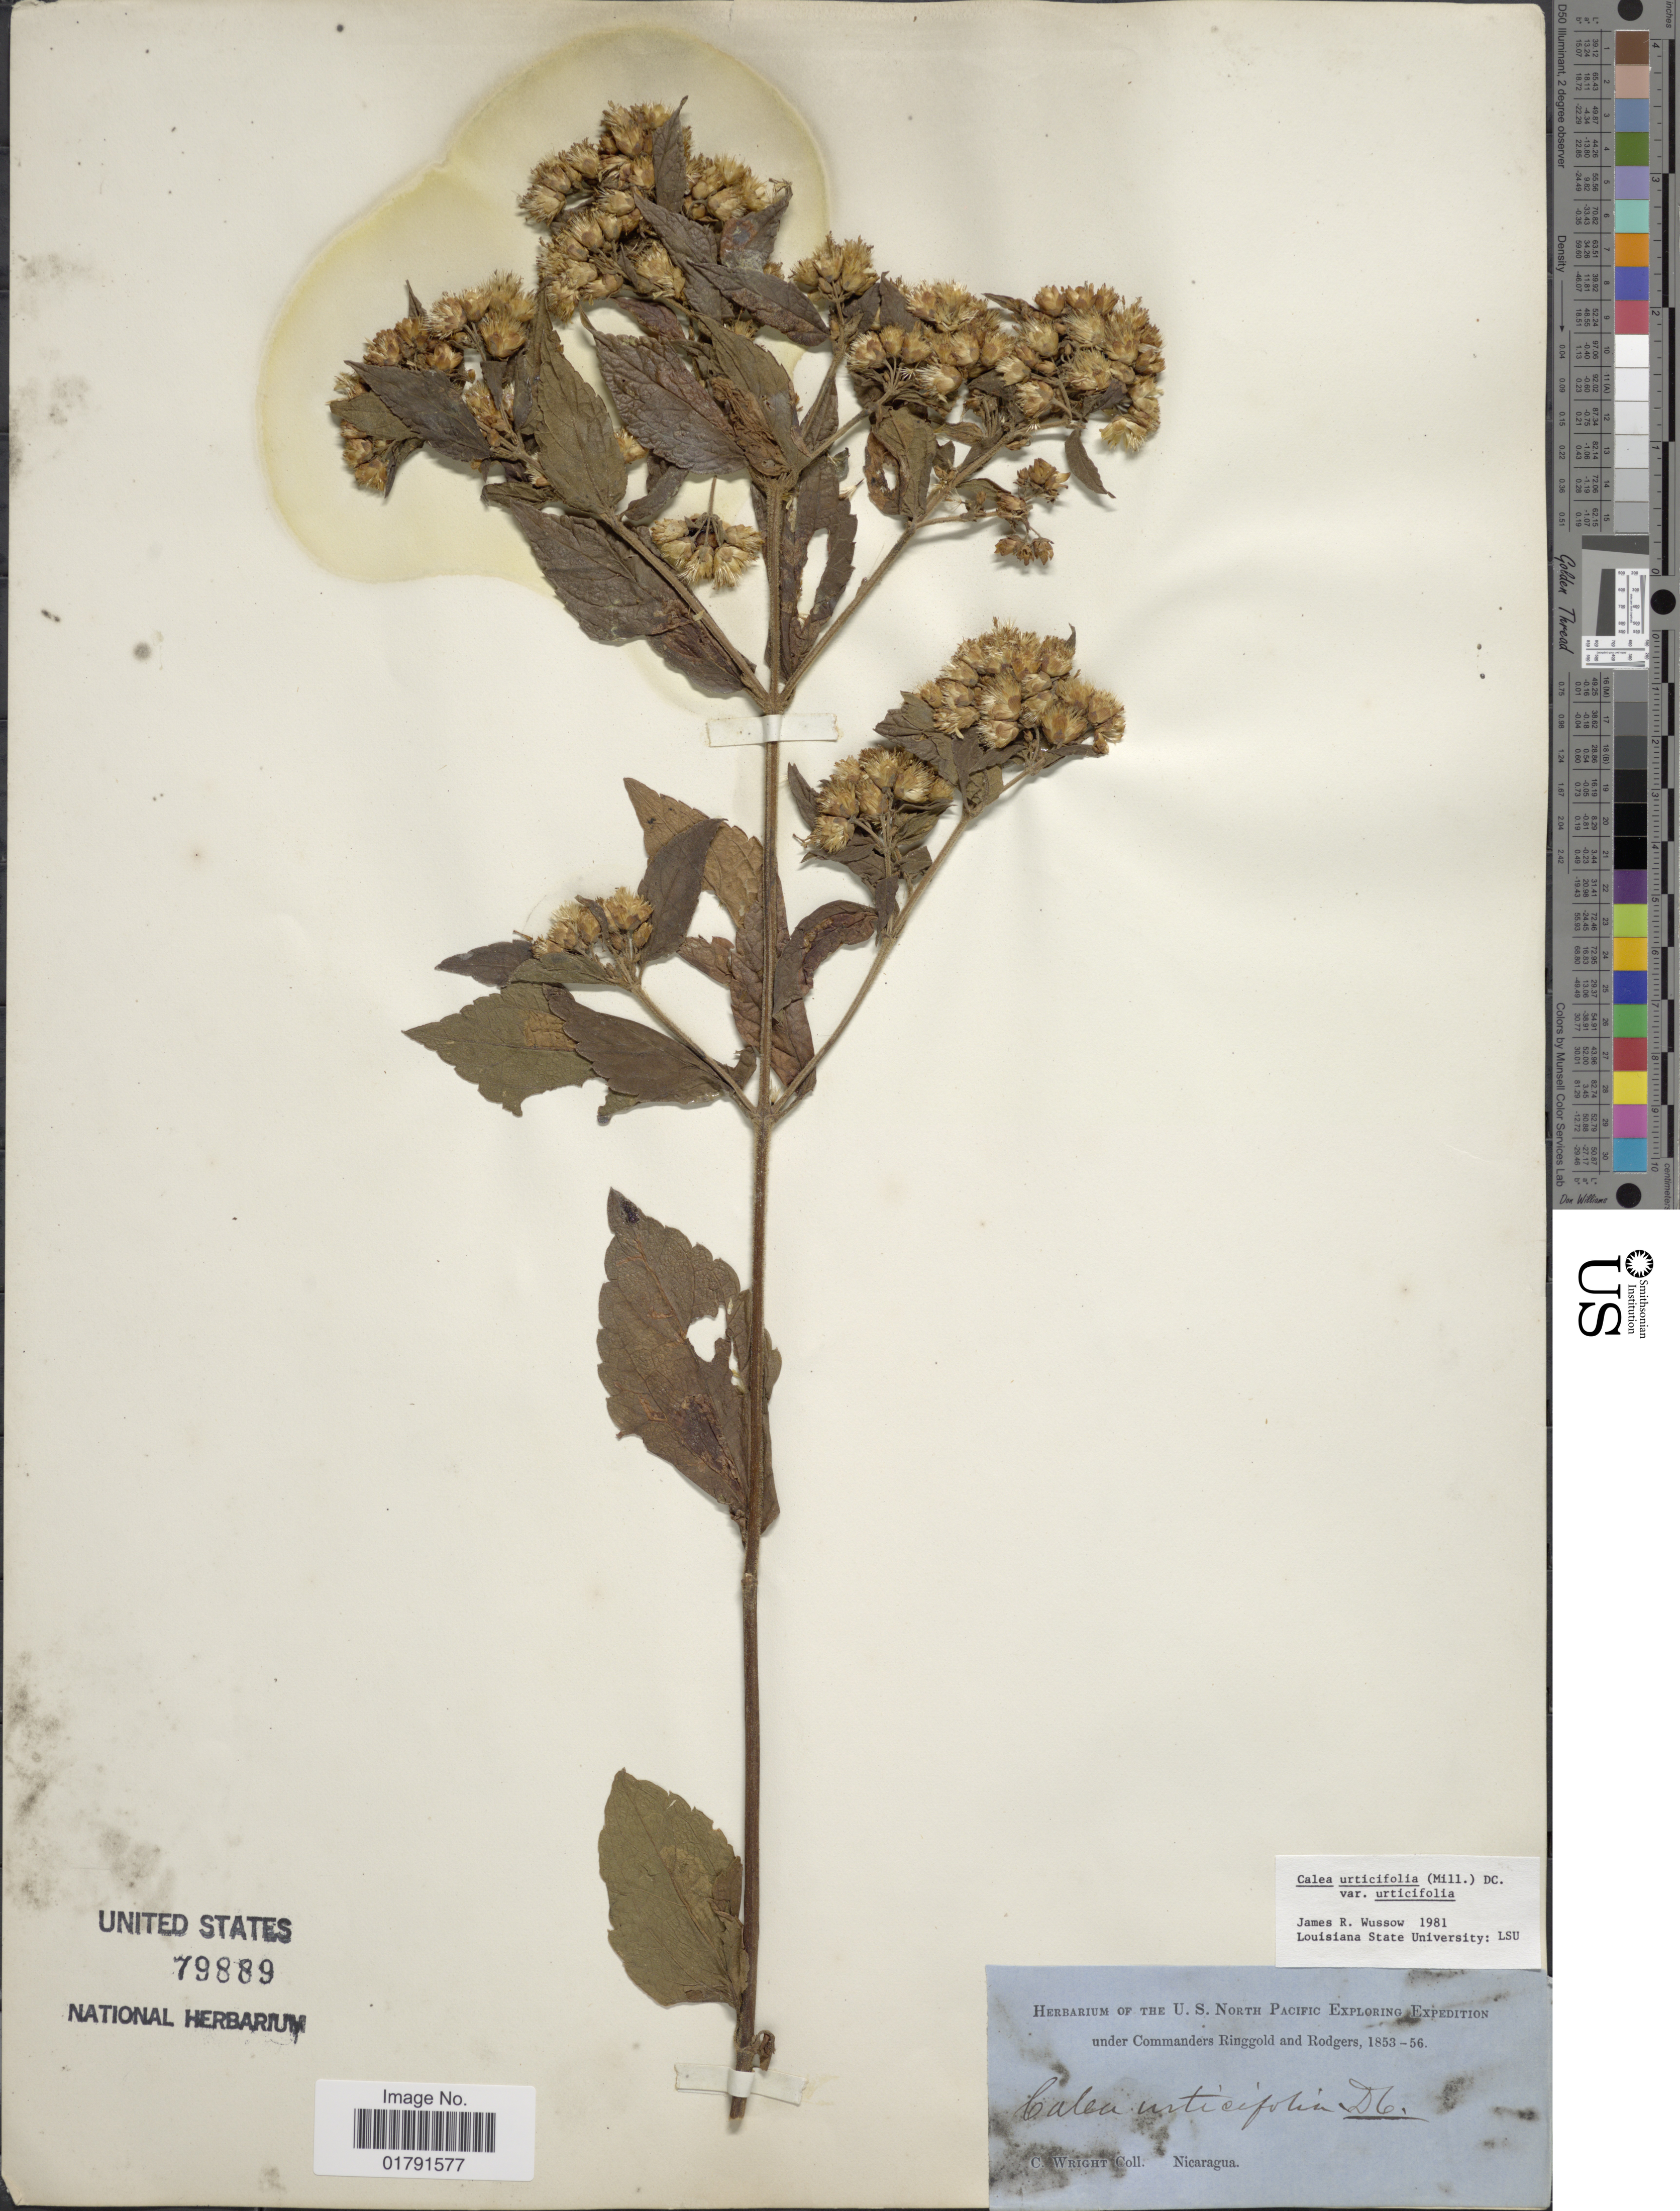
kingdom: Plantae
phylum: Tracheophyta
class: Magnoliopsida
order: Asterales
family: Asteraceae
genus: Calea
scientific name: Calea urticifolia var. urticifolia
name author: (Mill.) DC.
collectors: C. Wright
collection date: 1853/1856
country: Nicaragua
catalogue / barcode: US 79889